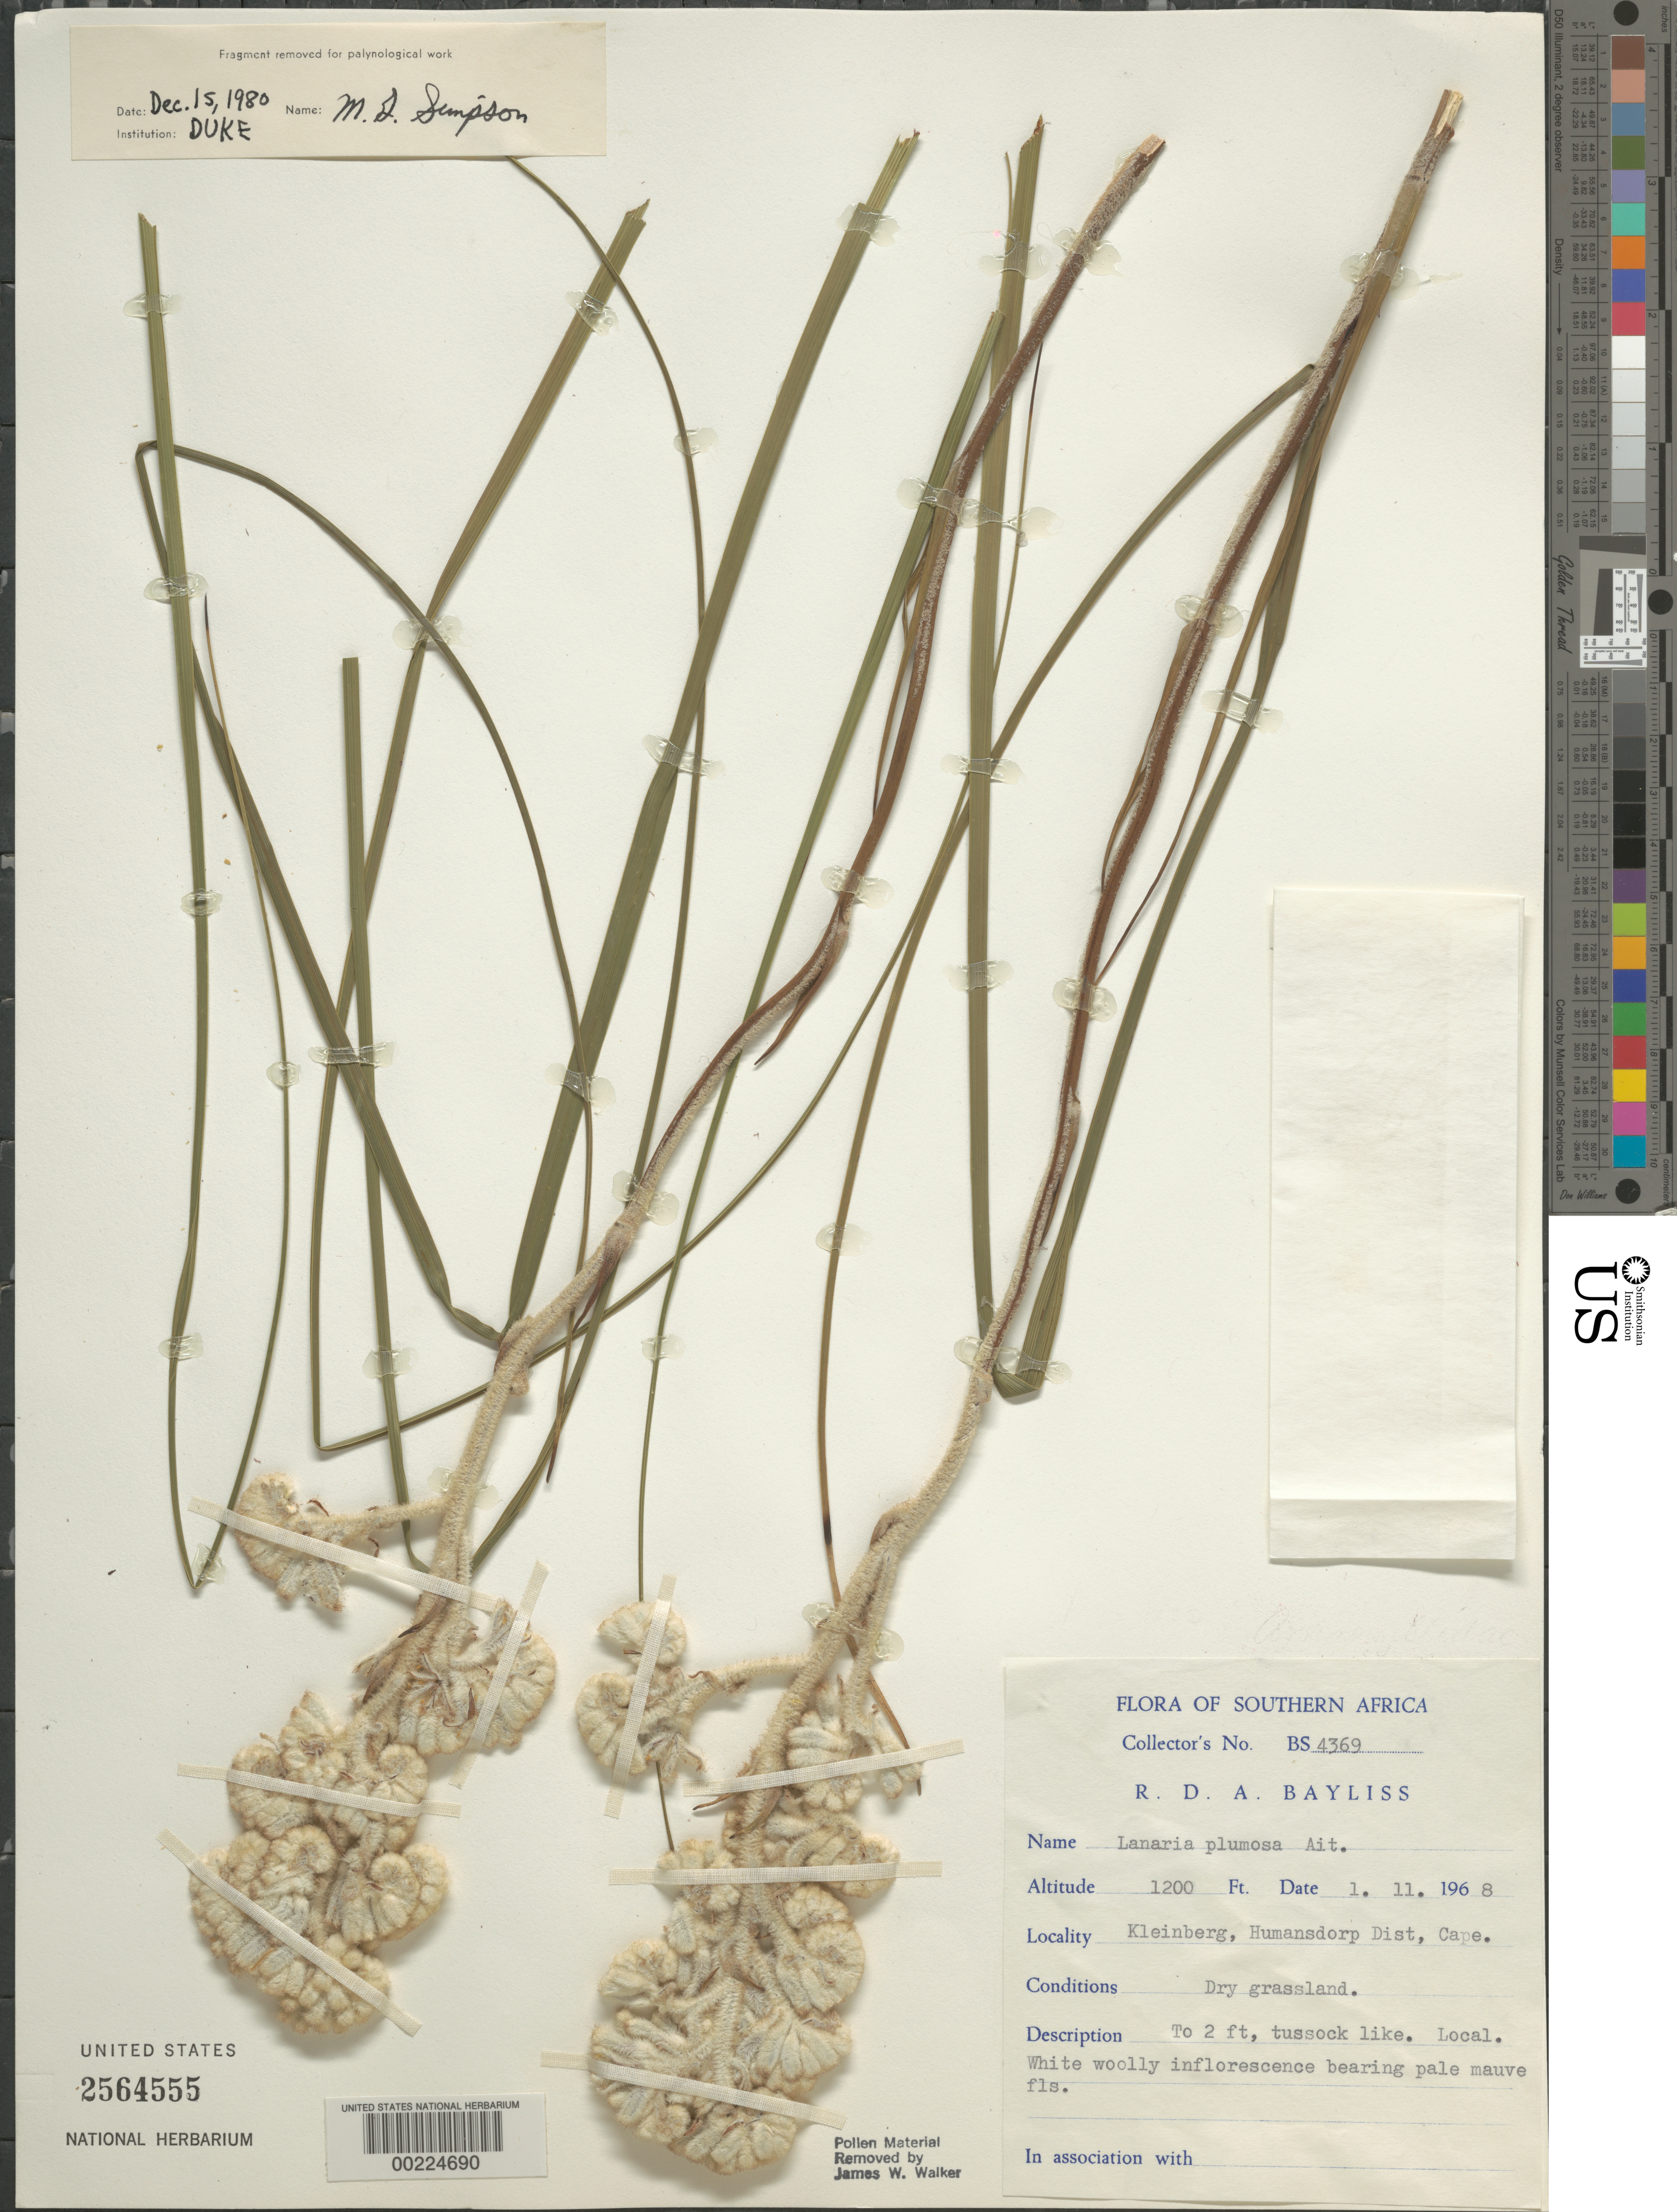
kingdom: Plantae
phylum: Tracheophyta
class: Liliopsida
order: Asparagales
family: Lanariaceae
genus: Lanaria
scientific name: Lanaria plumosa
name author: Aiton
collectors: R. D. Bayliss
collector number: Bs 4369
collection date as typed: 01 Nov 1968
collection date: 1968-11-01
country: South Africa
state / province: Eastern Cape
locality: Kleinberg. Humansdorp Dist.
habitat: Dry grassland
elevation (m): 366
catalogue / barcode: US 2564555